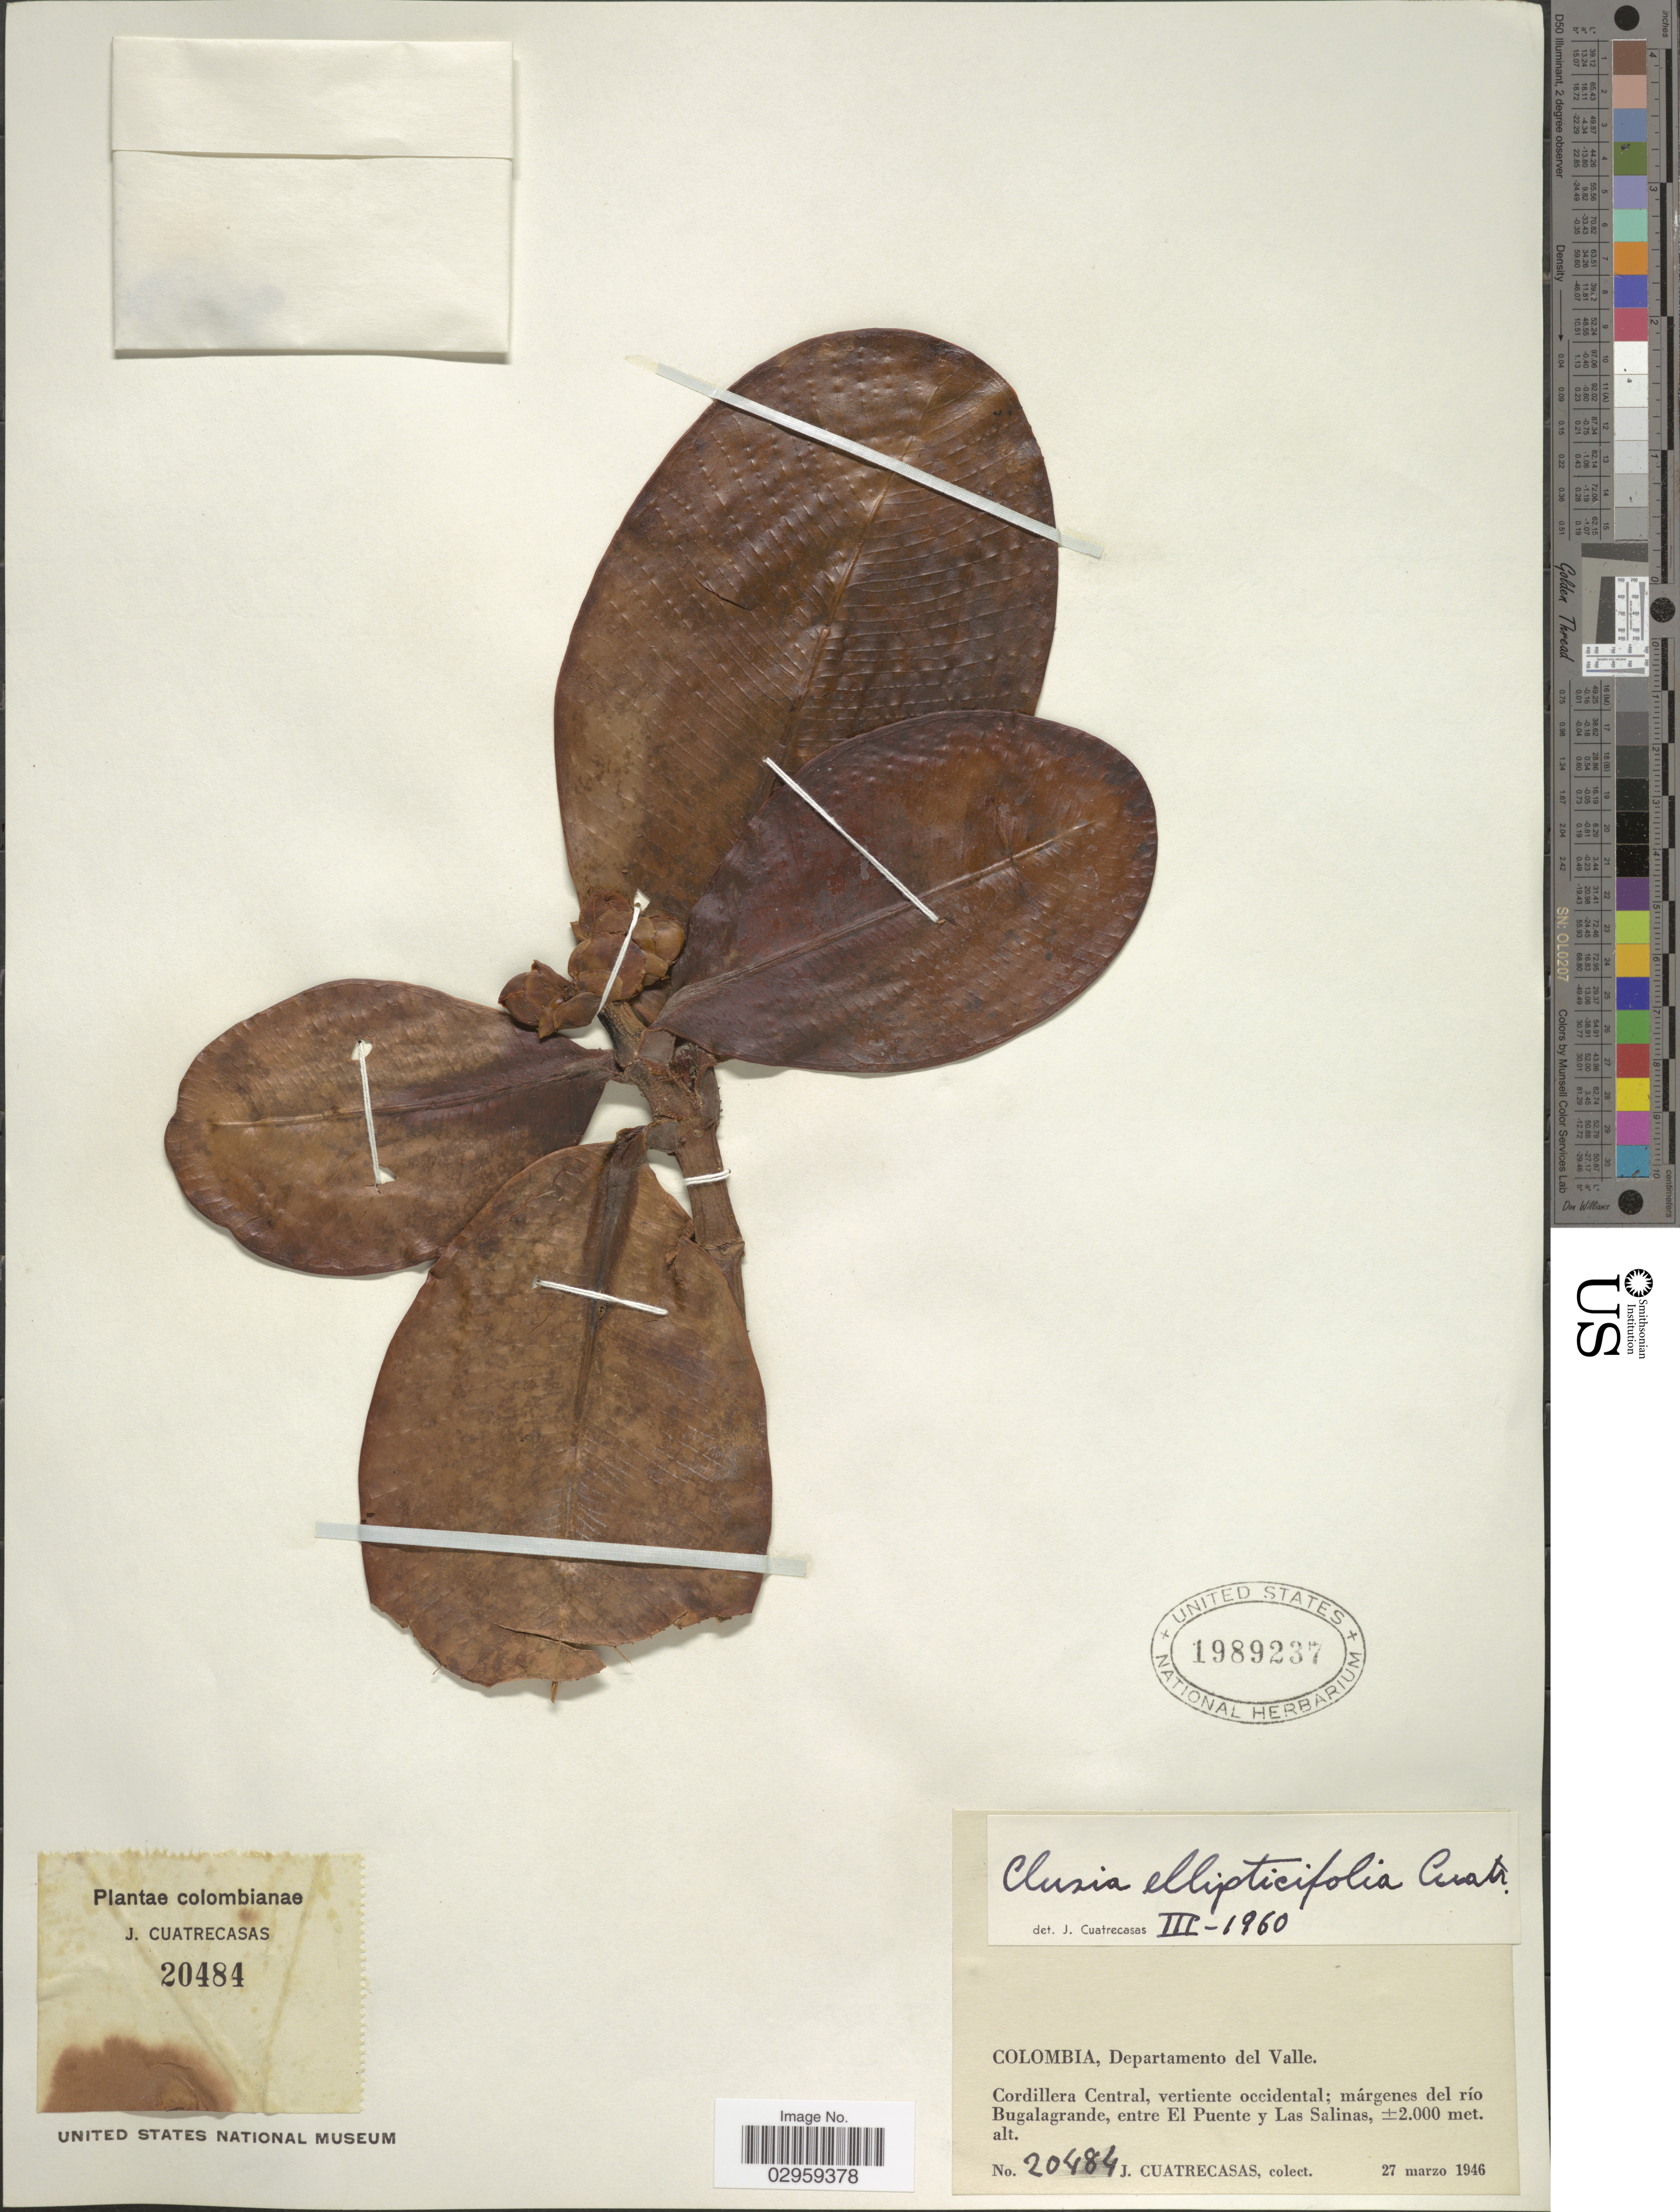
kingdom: Plantae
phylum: Tracheophyta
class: Magnoliopsida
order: Malpighiales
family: Clusiaceae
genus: Clusia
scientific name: Clusia ellipticifolia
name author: Cuatrec.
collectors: J. Cuatrecasas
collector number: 20484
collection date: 1946-03-27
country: Colombia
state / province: Valle del Cauca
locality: Departamento del Valle. Cordillera Central, vertiente occidental: márgenes del río Bugalagrande, entre El Puente y Las Salinas.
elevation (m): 2000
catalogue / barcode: US 1989237